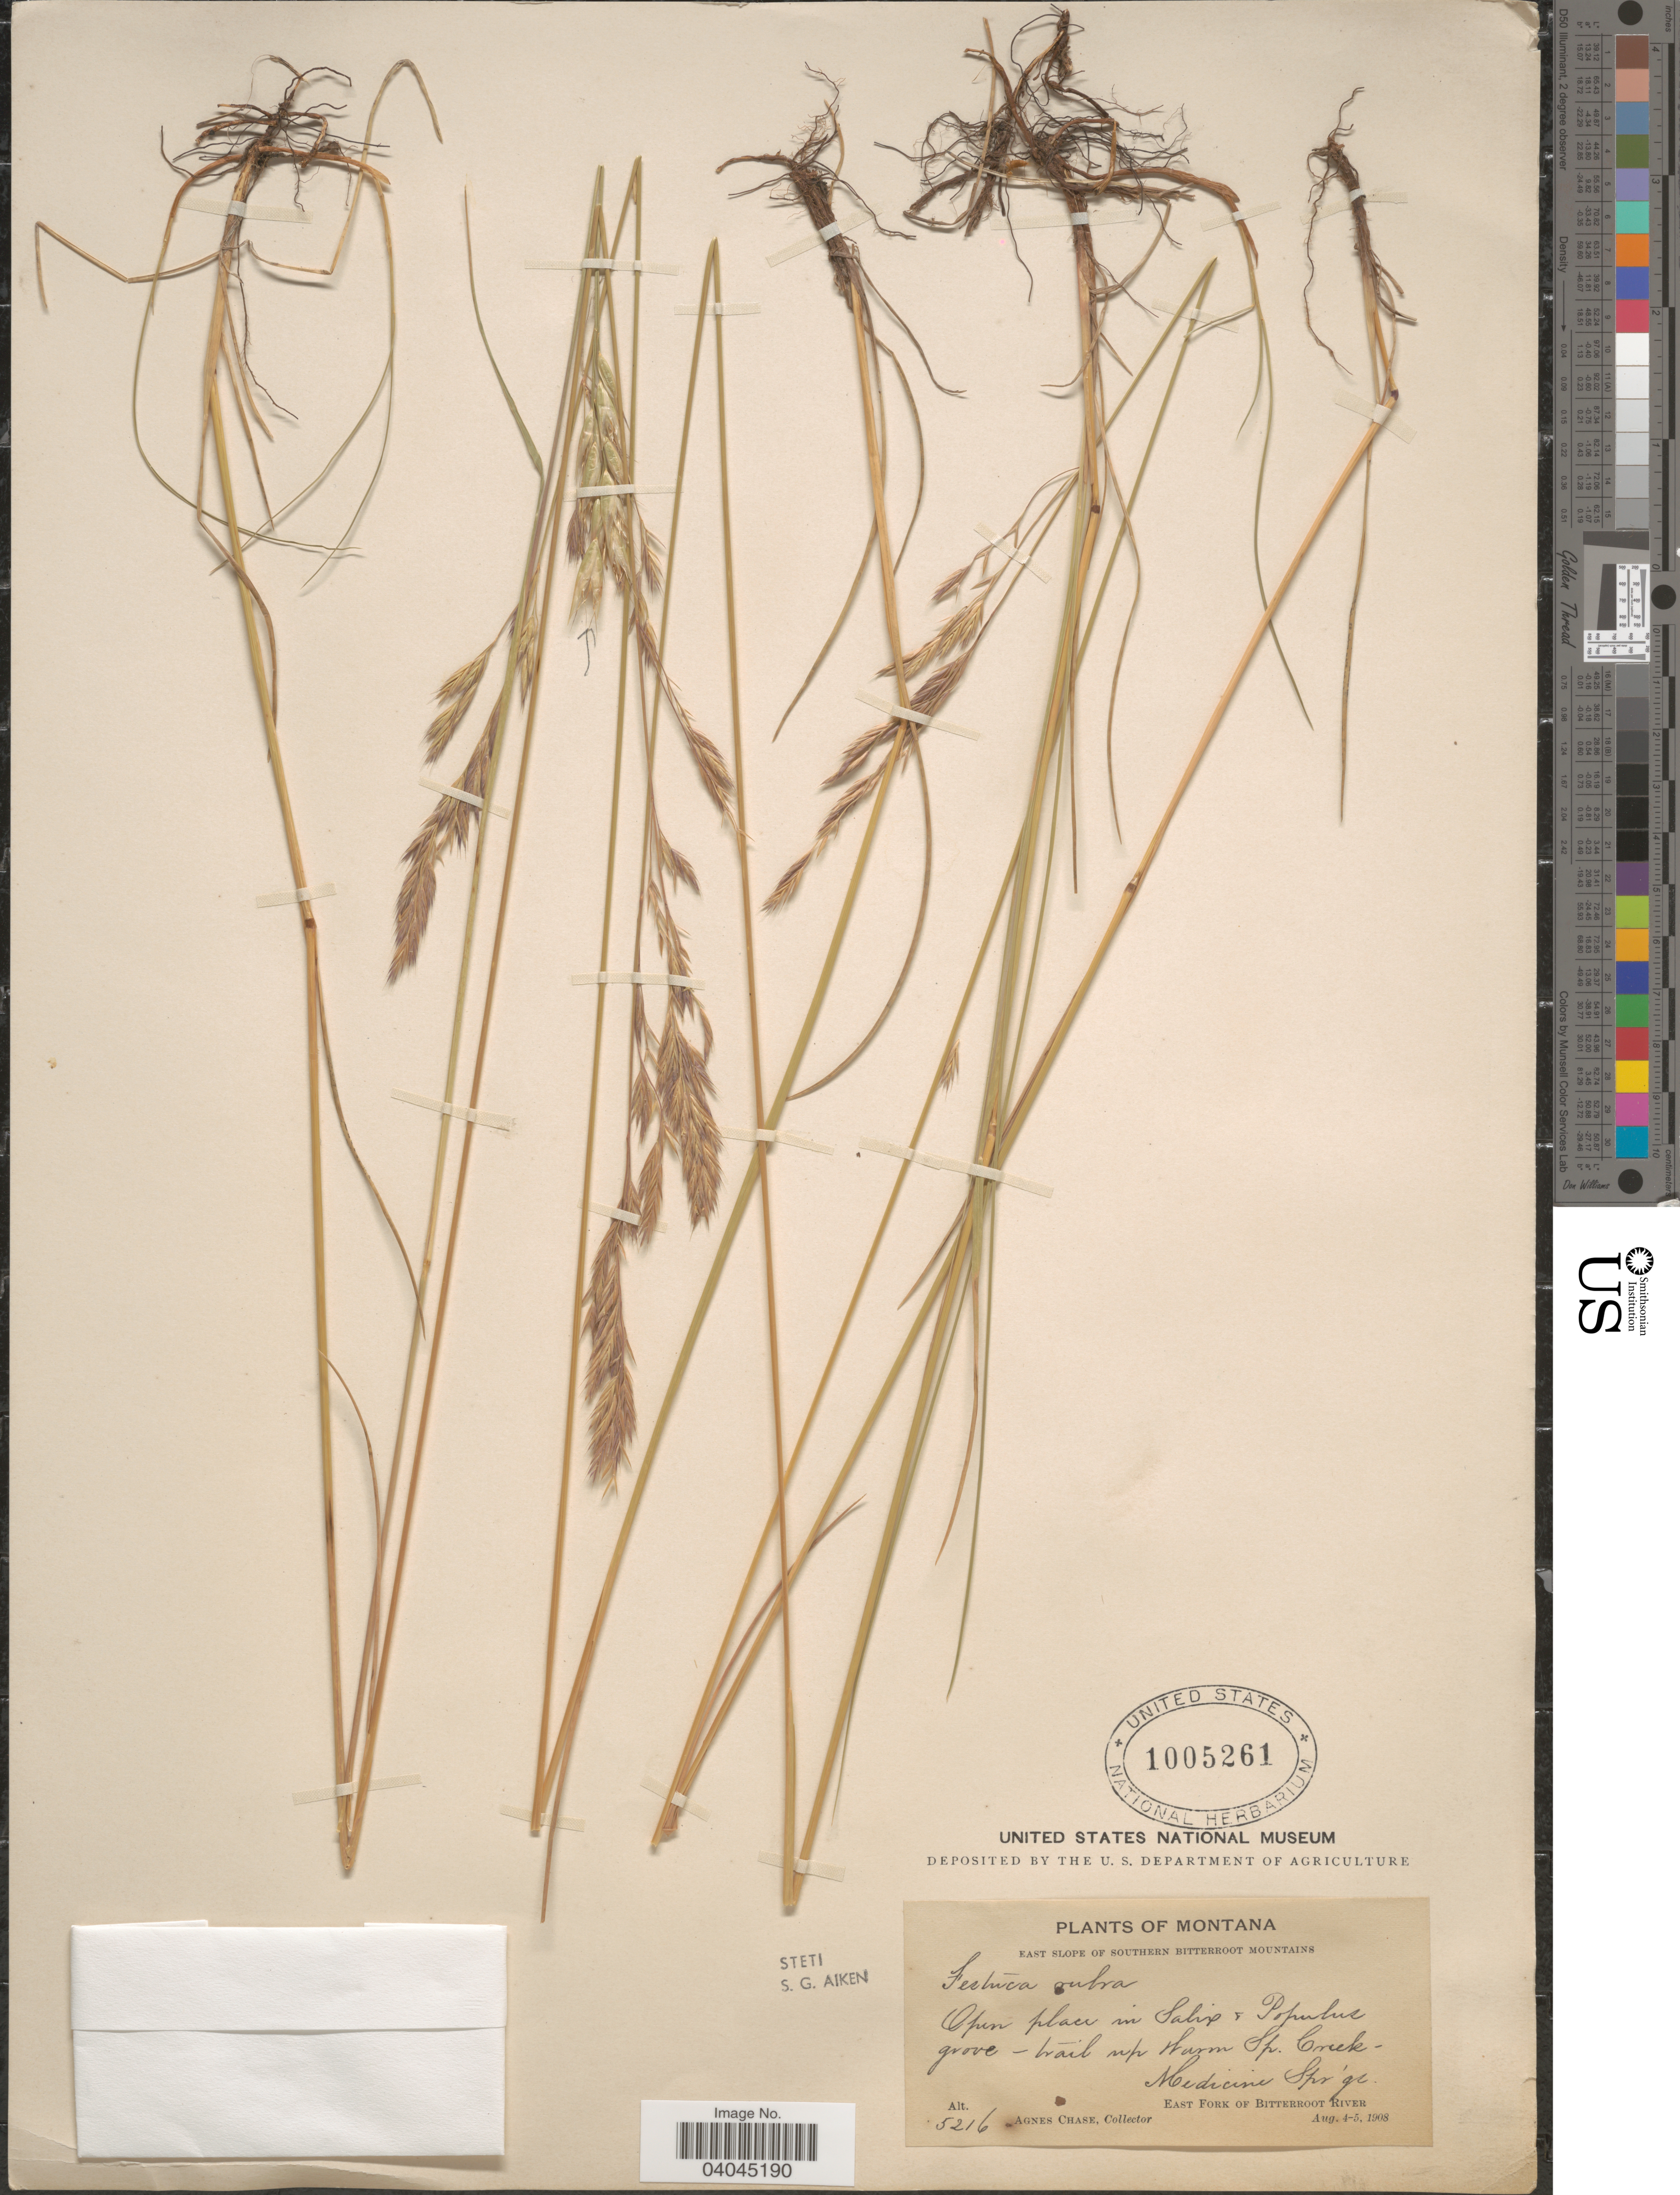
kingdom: Plantae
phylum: Tracheophyta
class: Liliopsida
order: Poales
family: Poaceae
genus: Festuca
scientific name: Festuca rubra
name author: L.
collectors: A. Chase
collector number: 5216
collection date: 1908-08-04/1908-08-05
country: United States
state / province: Montana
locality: East Slope of Southern Bitterroot Mountains. In Salix & Populus grove - trail up Warm Sp. Creek. Medicine Spr'gs. East Fork of Bitterroot River.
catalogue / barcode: US 1005261